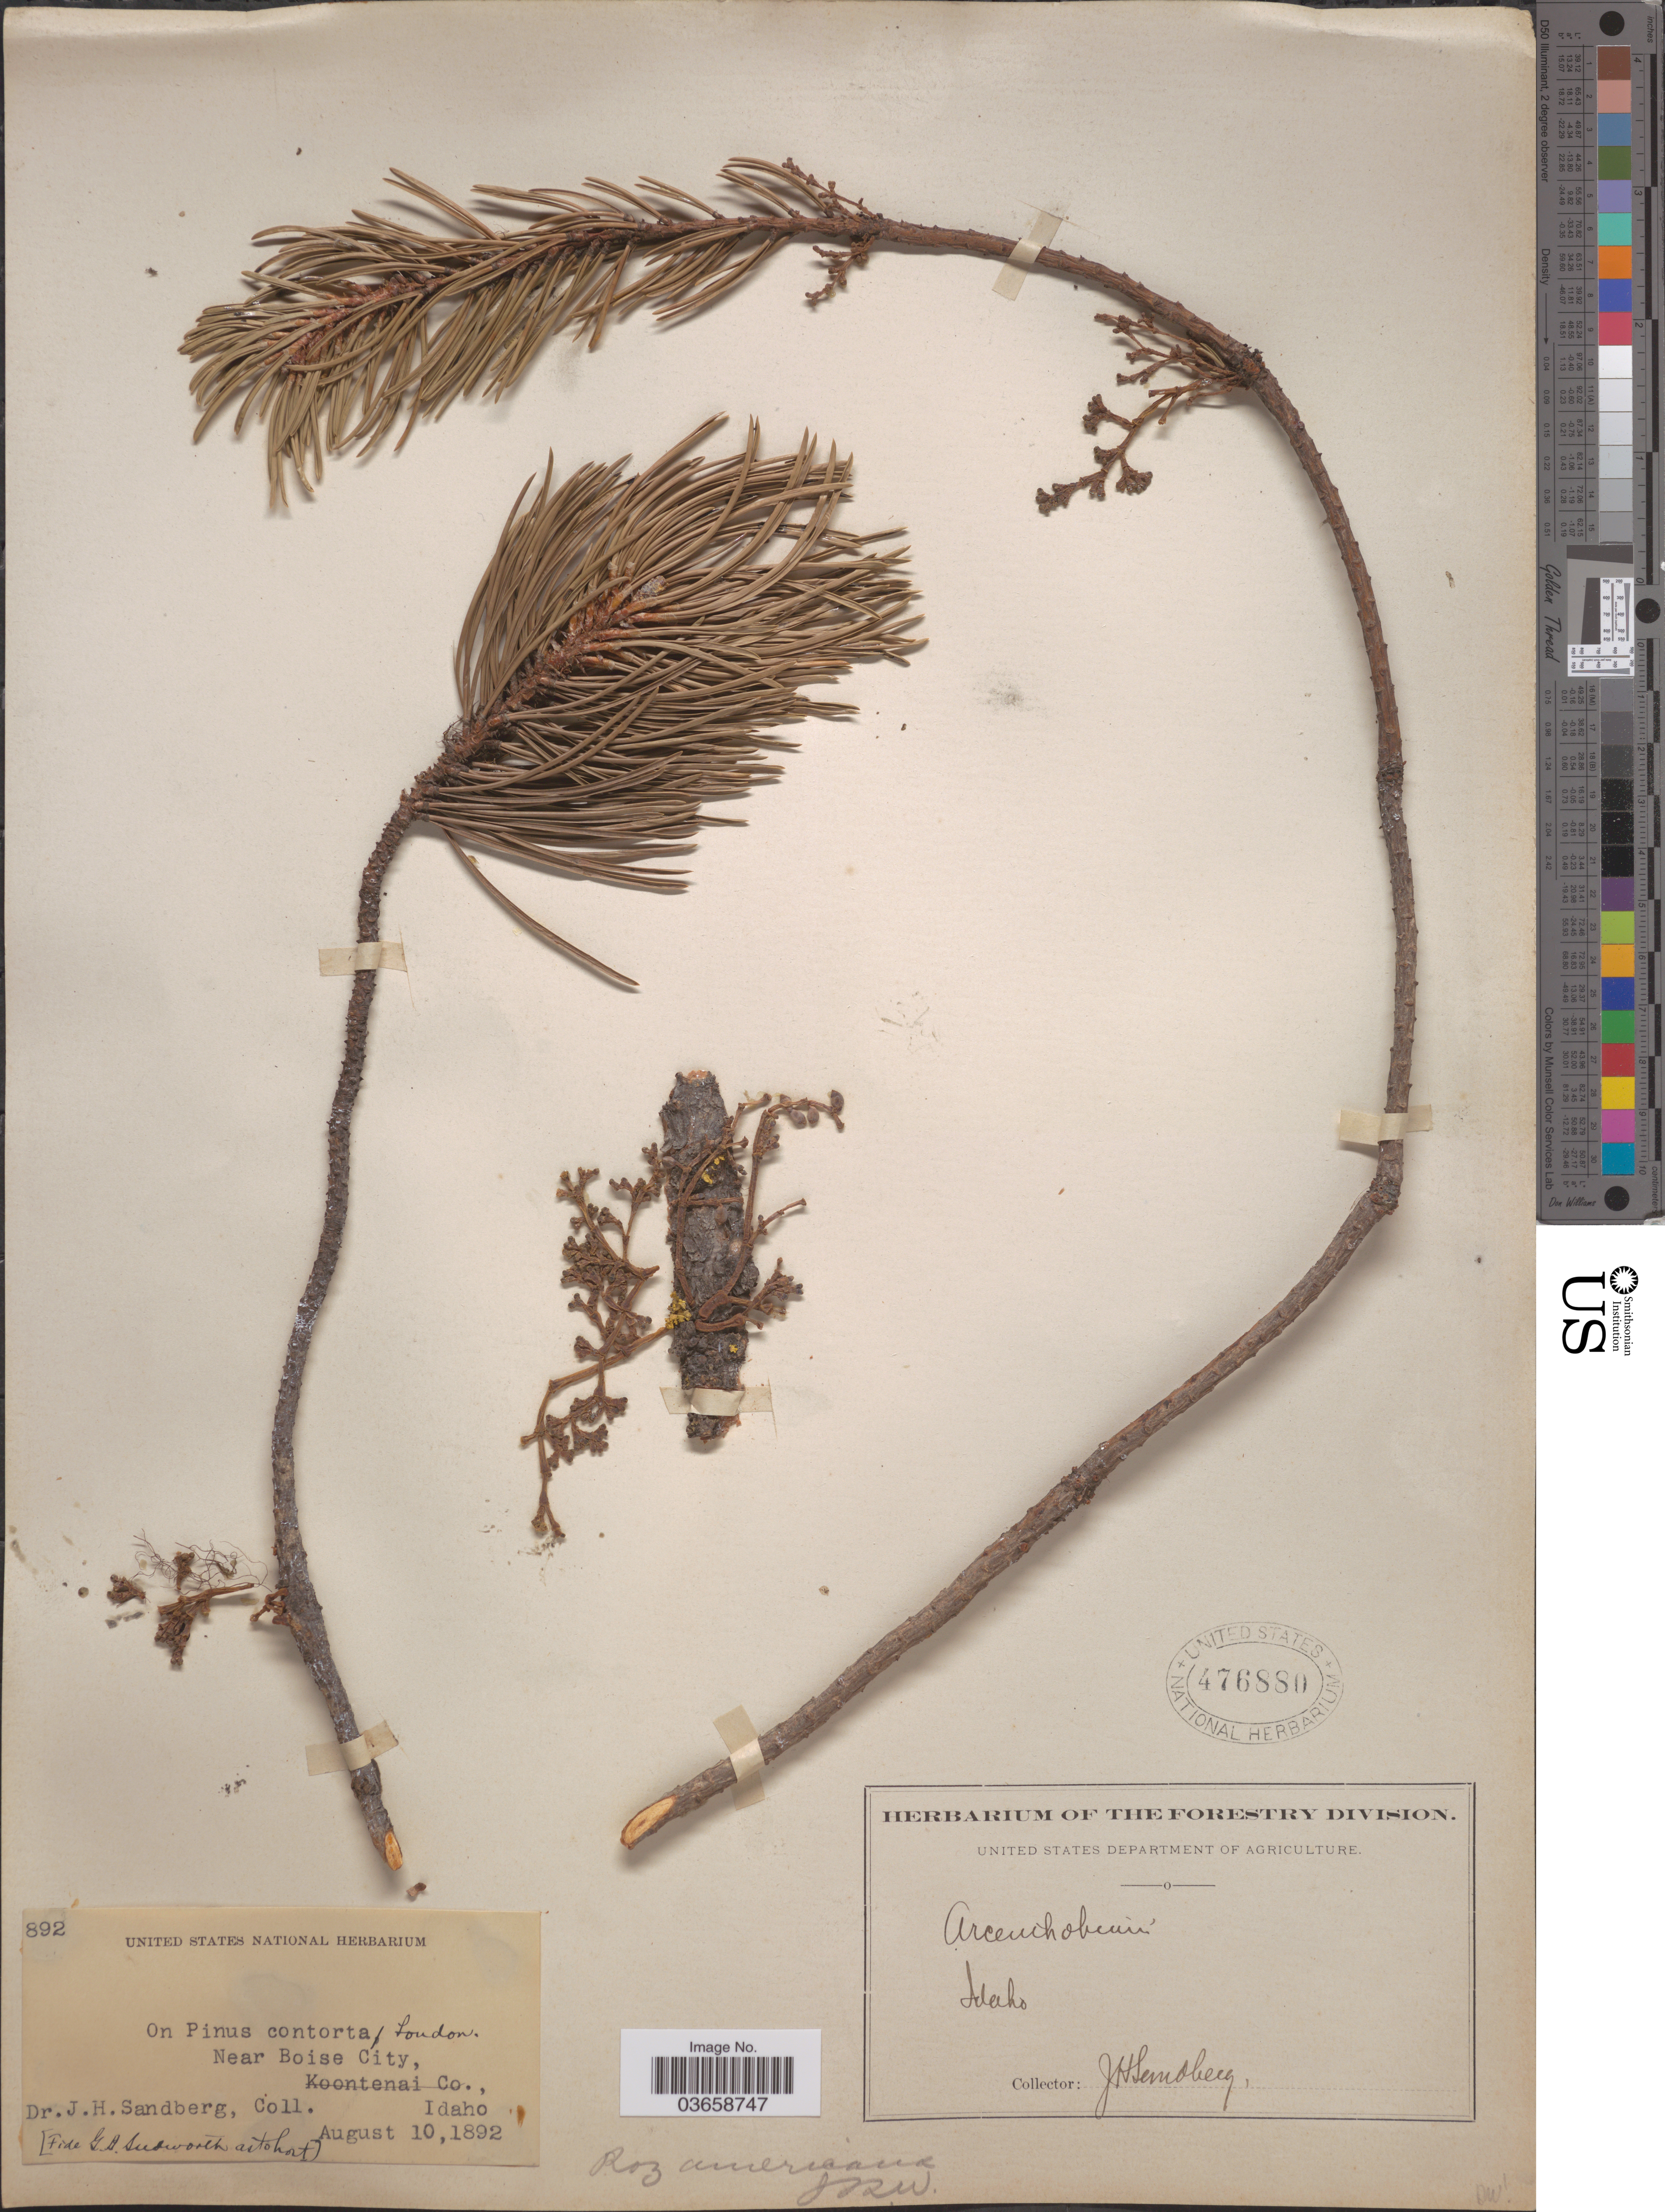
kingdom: Plantae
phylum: Tracheophyta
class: Magnoliopsida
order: Santalales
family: Viscaceae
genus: Arceuthobium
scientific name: Arceuthobium americanum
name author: Nutt. ex A. Gray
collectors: J. H. Sandberg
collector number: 892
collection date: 1892-08-10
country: United States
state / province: Idaho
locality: Near Boise City.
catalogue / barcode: US 476880